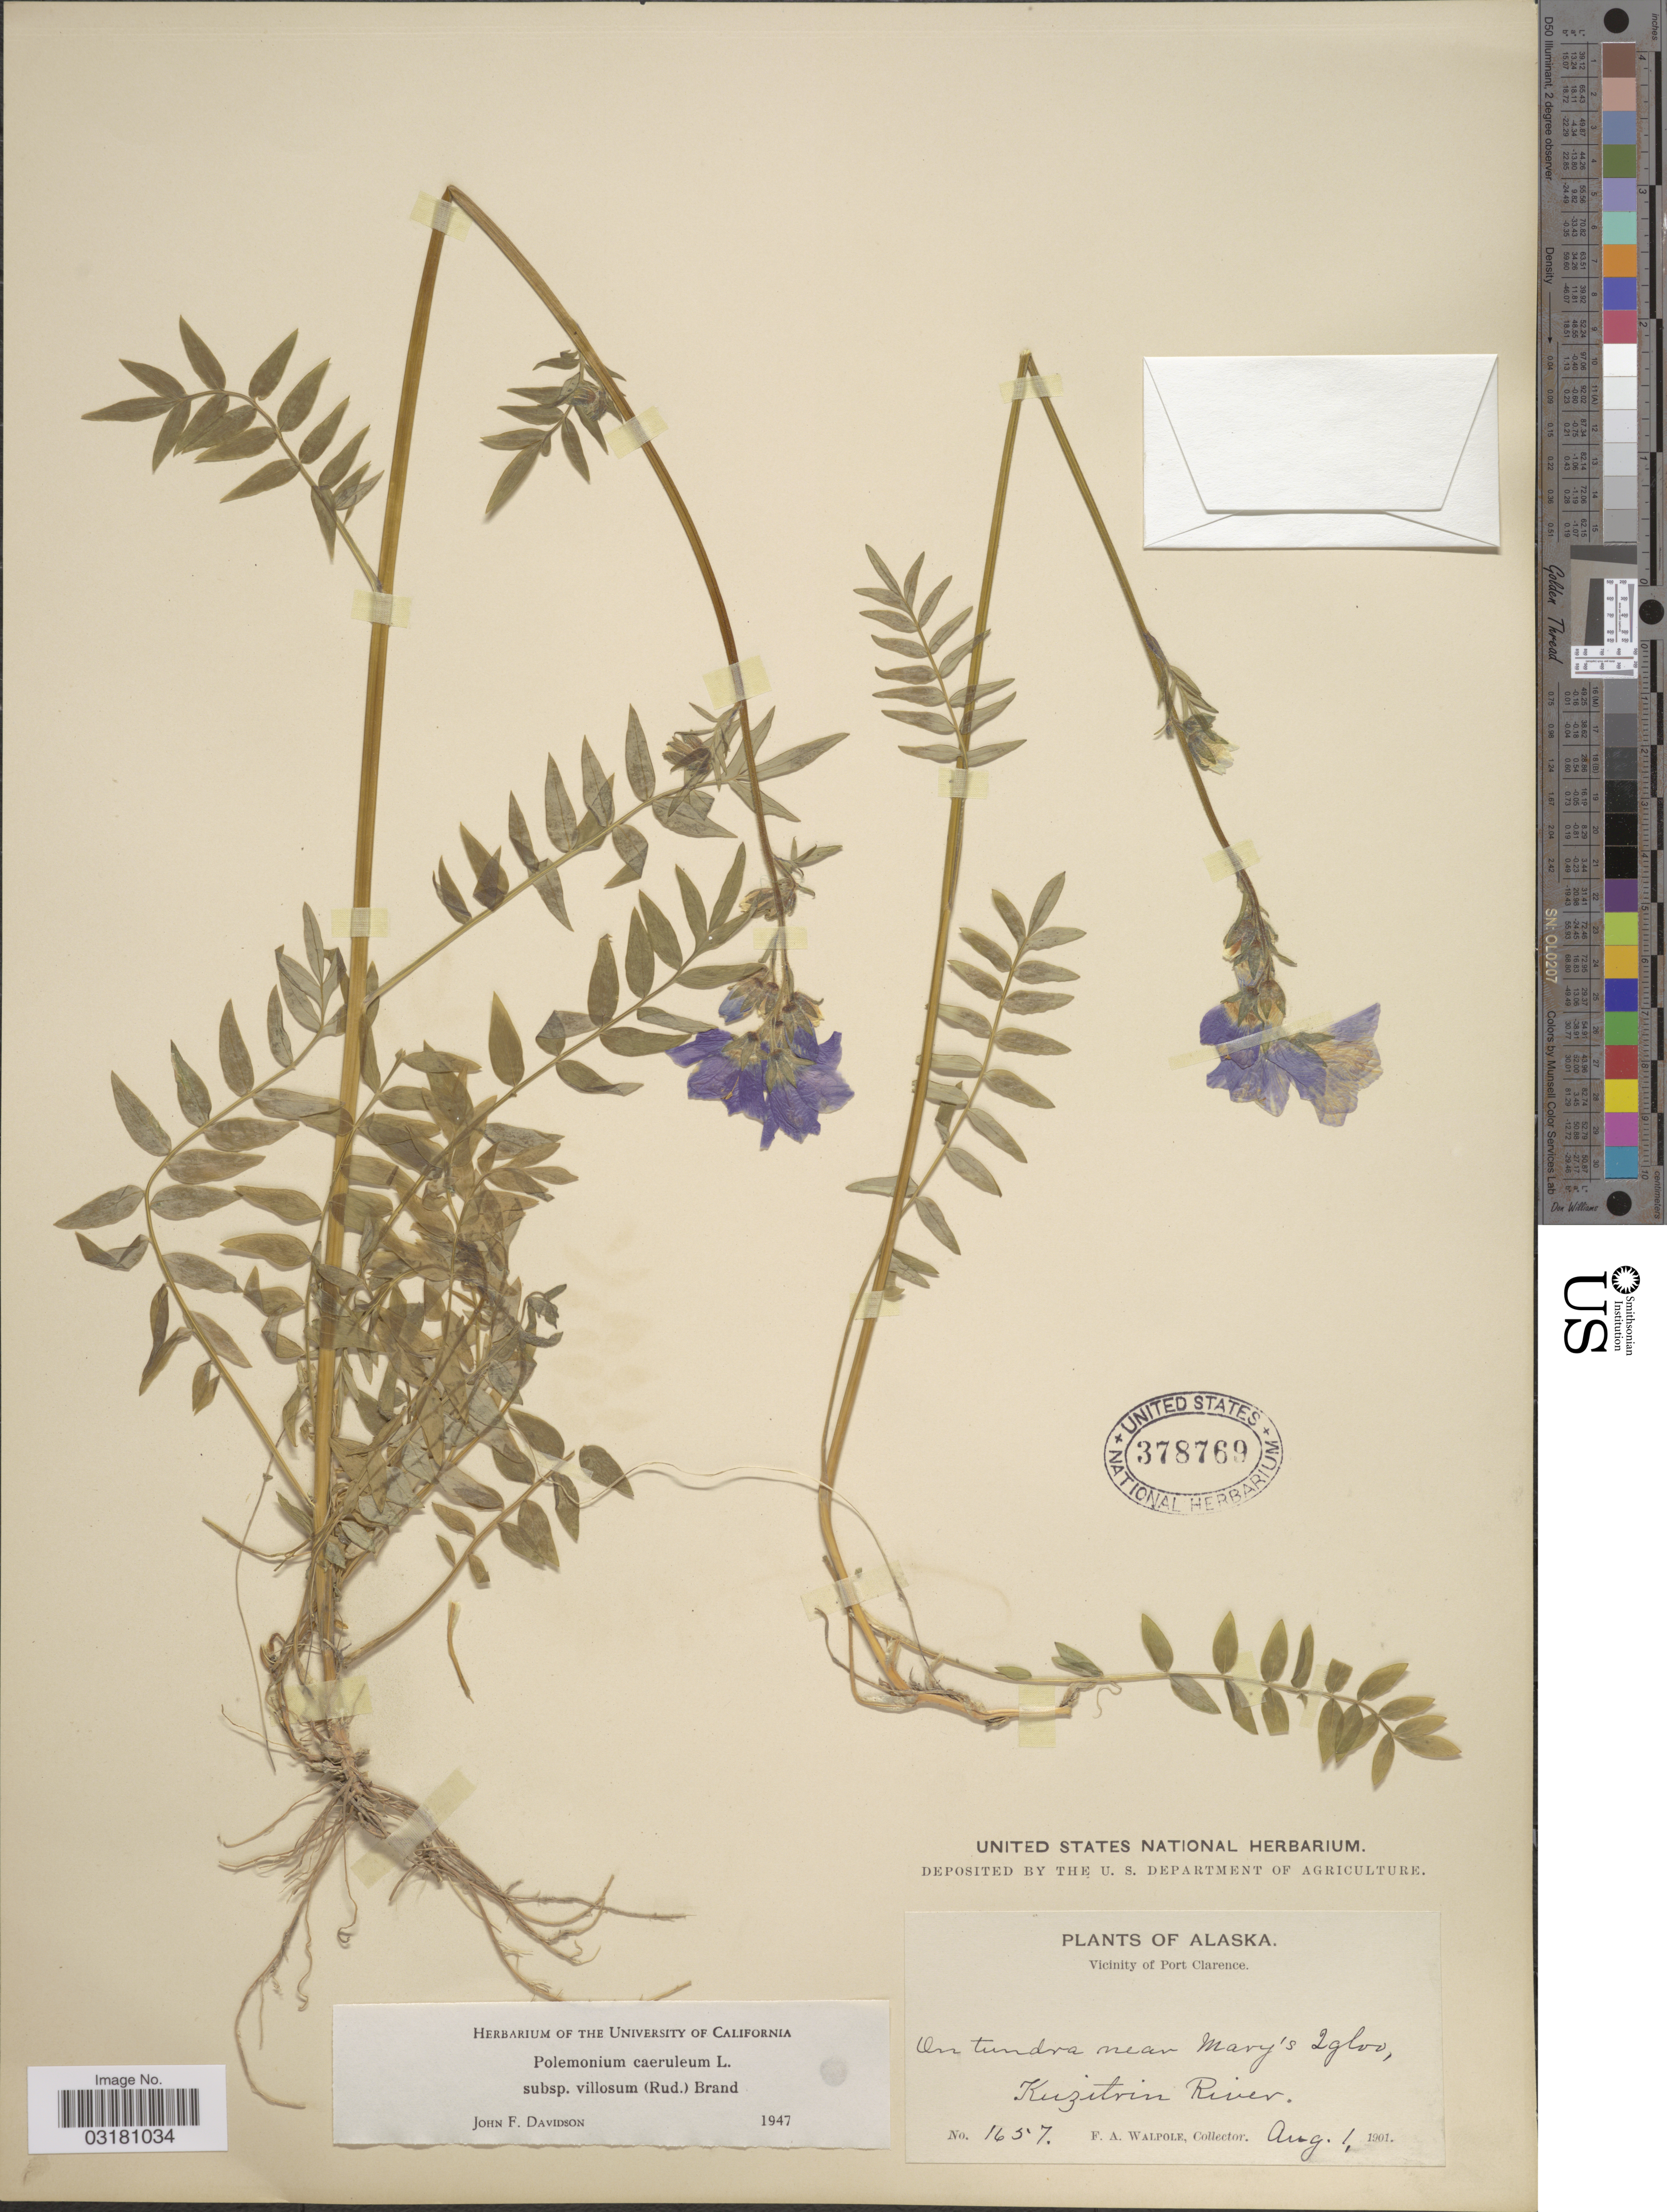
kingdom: Plantae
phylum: Tracheophyta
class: Magnoliopsida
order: Ericales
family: Polemoniaceae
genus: Polemonium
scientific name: Polemonium caeruleum var. villosum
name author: (Rudolph ex Georgi) Brand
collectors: F. Walpole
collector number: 1657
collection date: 1901-08-01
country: United States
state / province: Alaska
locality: Vicinity of Port Clarence. On tundra near Mary's Igloo, Kuzitrin River.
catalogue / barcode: US 378769